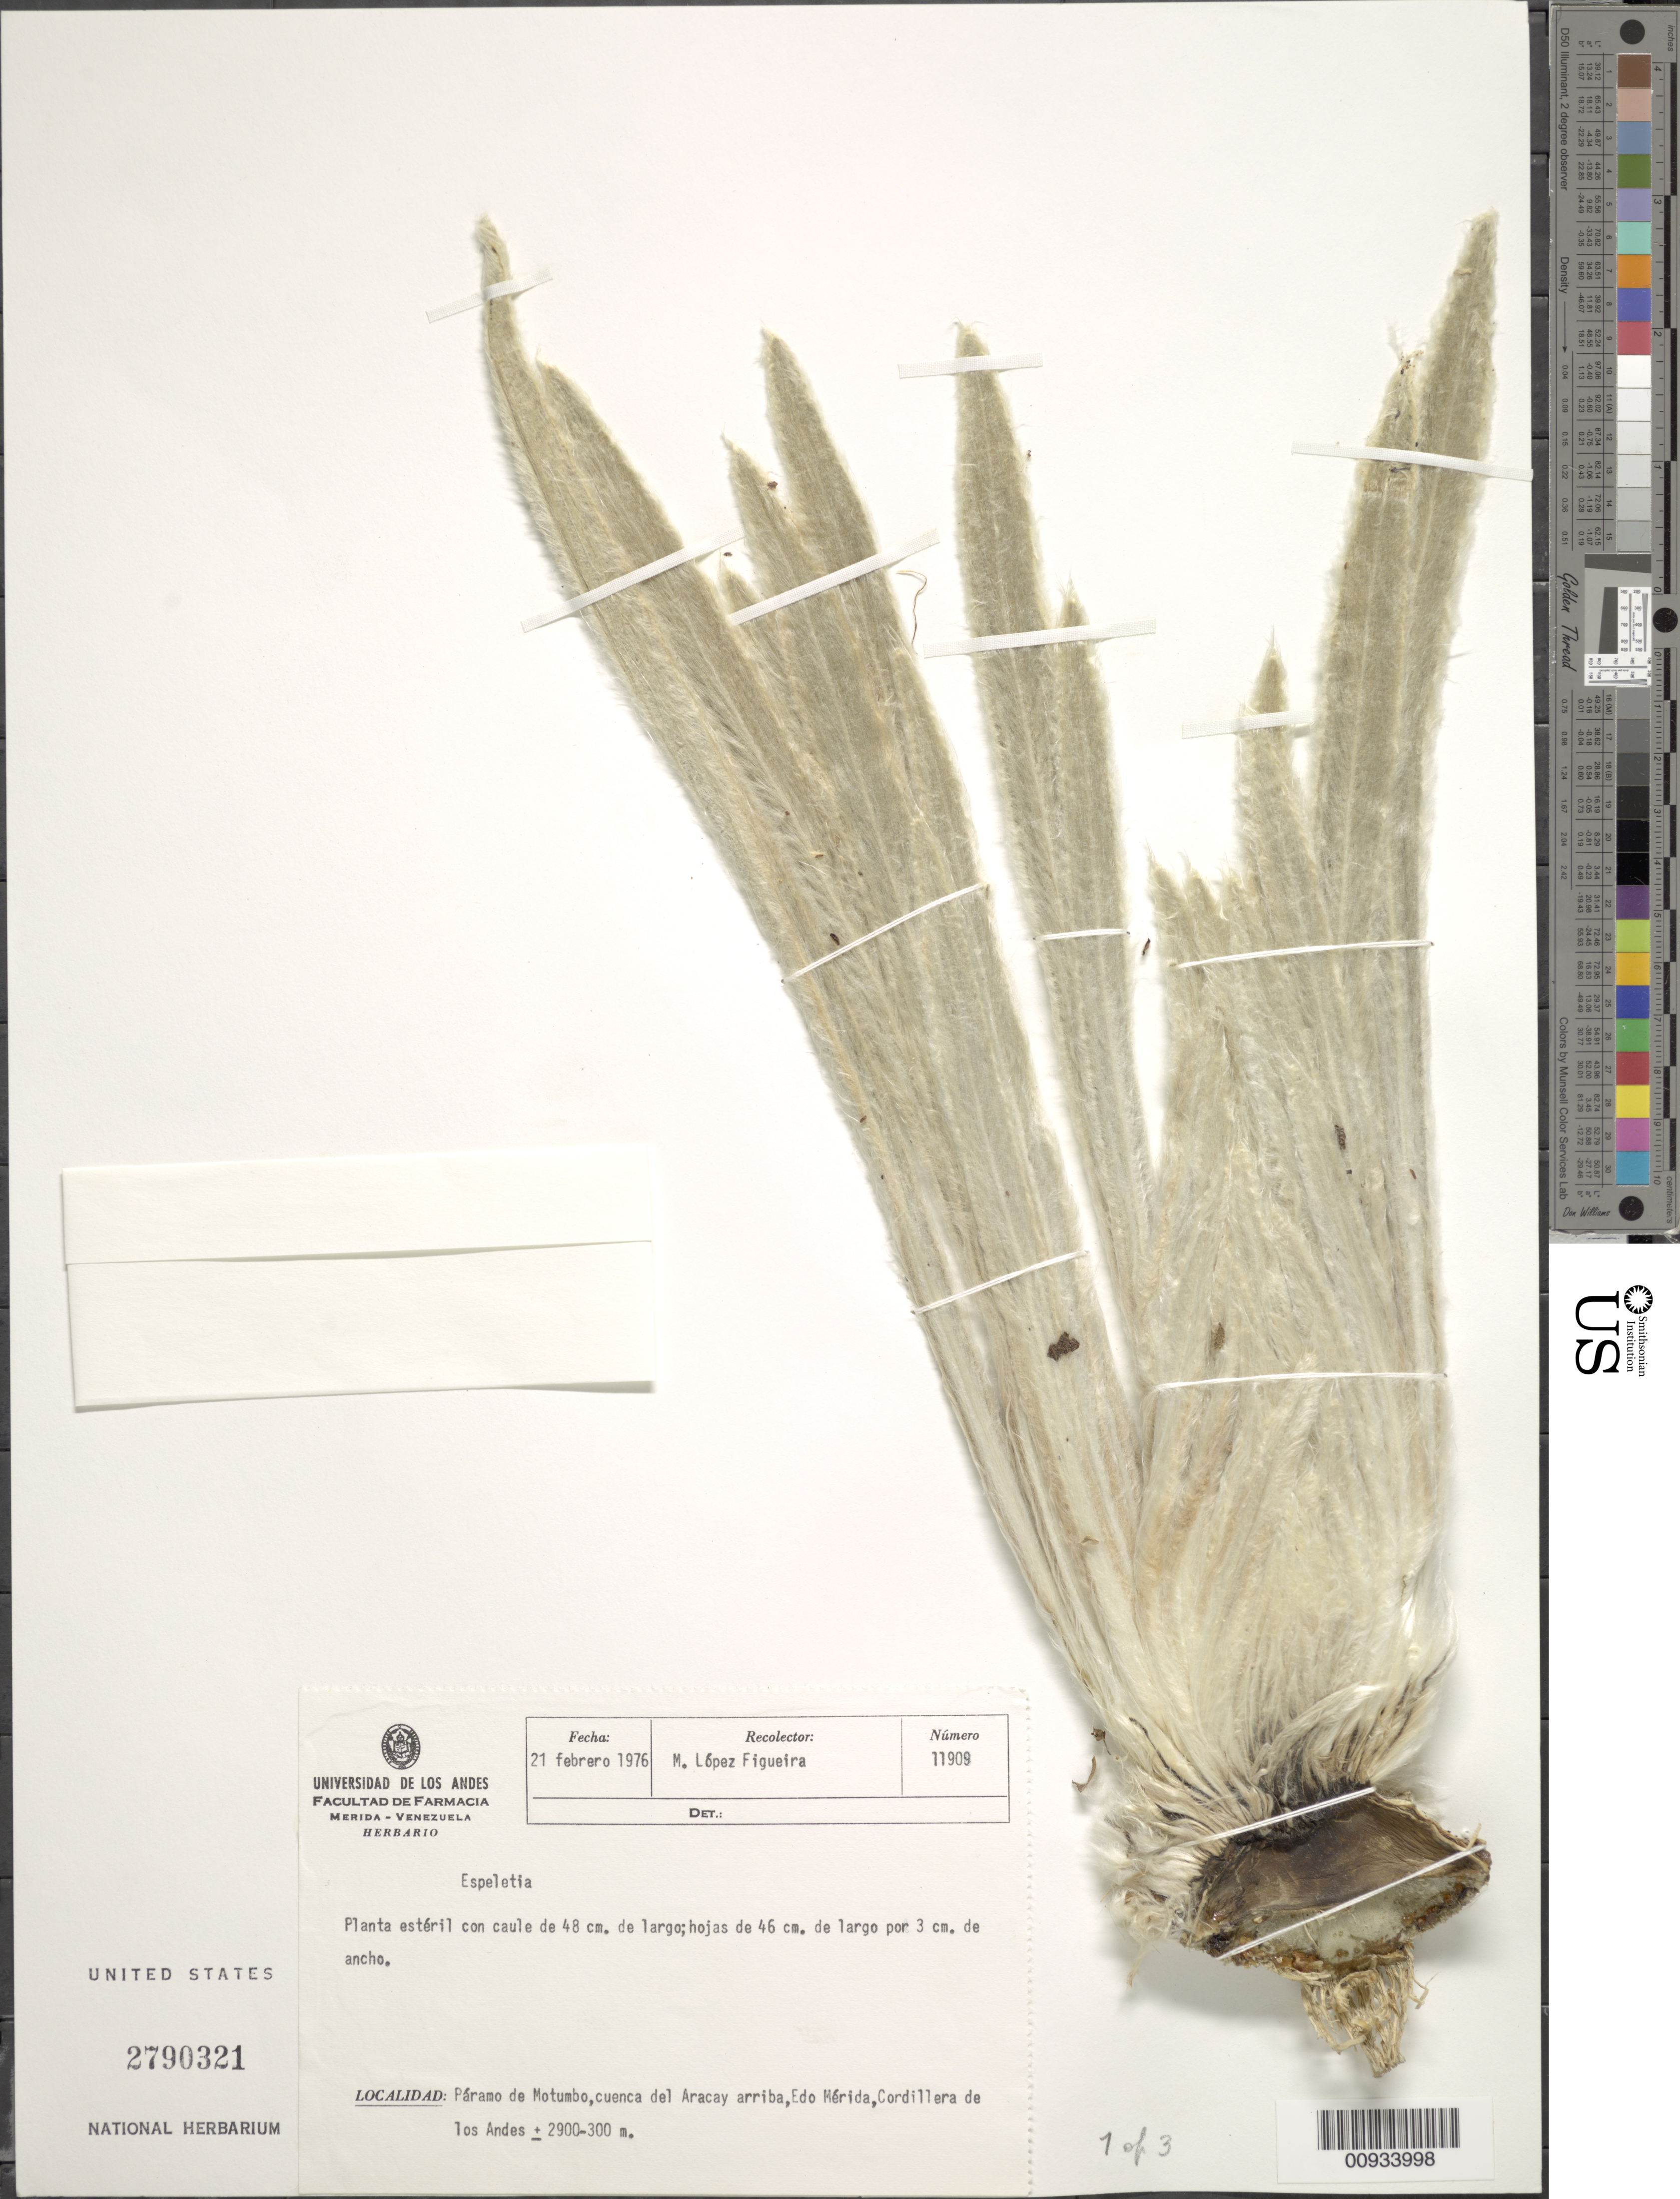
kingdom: Plantae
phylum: Tracheophyta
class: Magnoliopsida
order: Asterales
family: Asteraceae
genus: Espeletia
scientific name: Espeletia sp.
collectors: M. López Figueiras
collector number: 11909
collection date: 1976-02-21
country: Venezuela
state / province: Mérida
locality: Paramo de Motumbo, cuenca del Aracay arriba, Cordillera de los Andes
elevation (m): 2900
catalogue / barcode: US 2790321